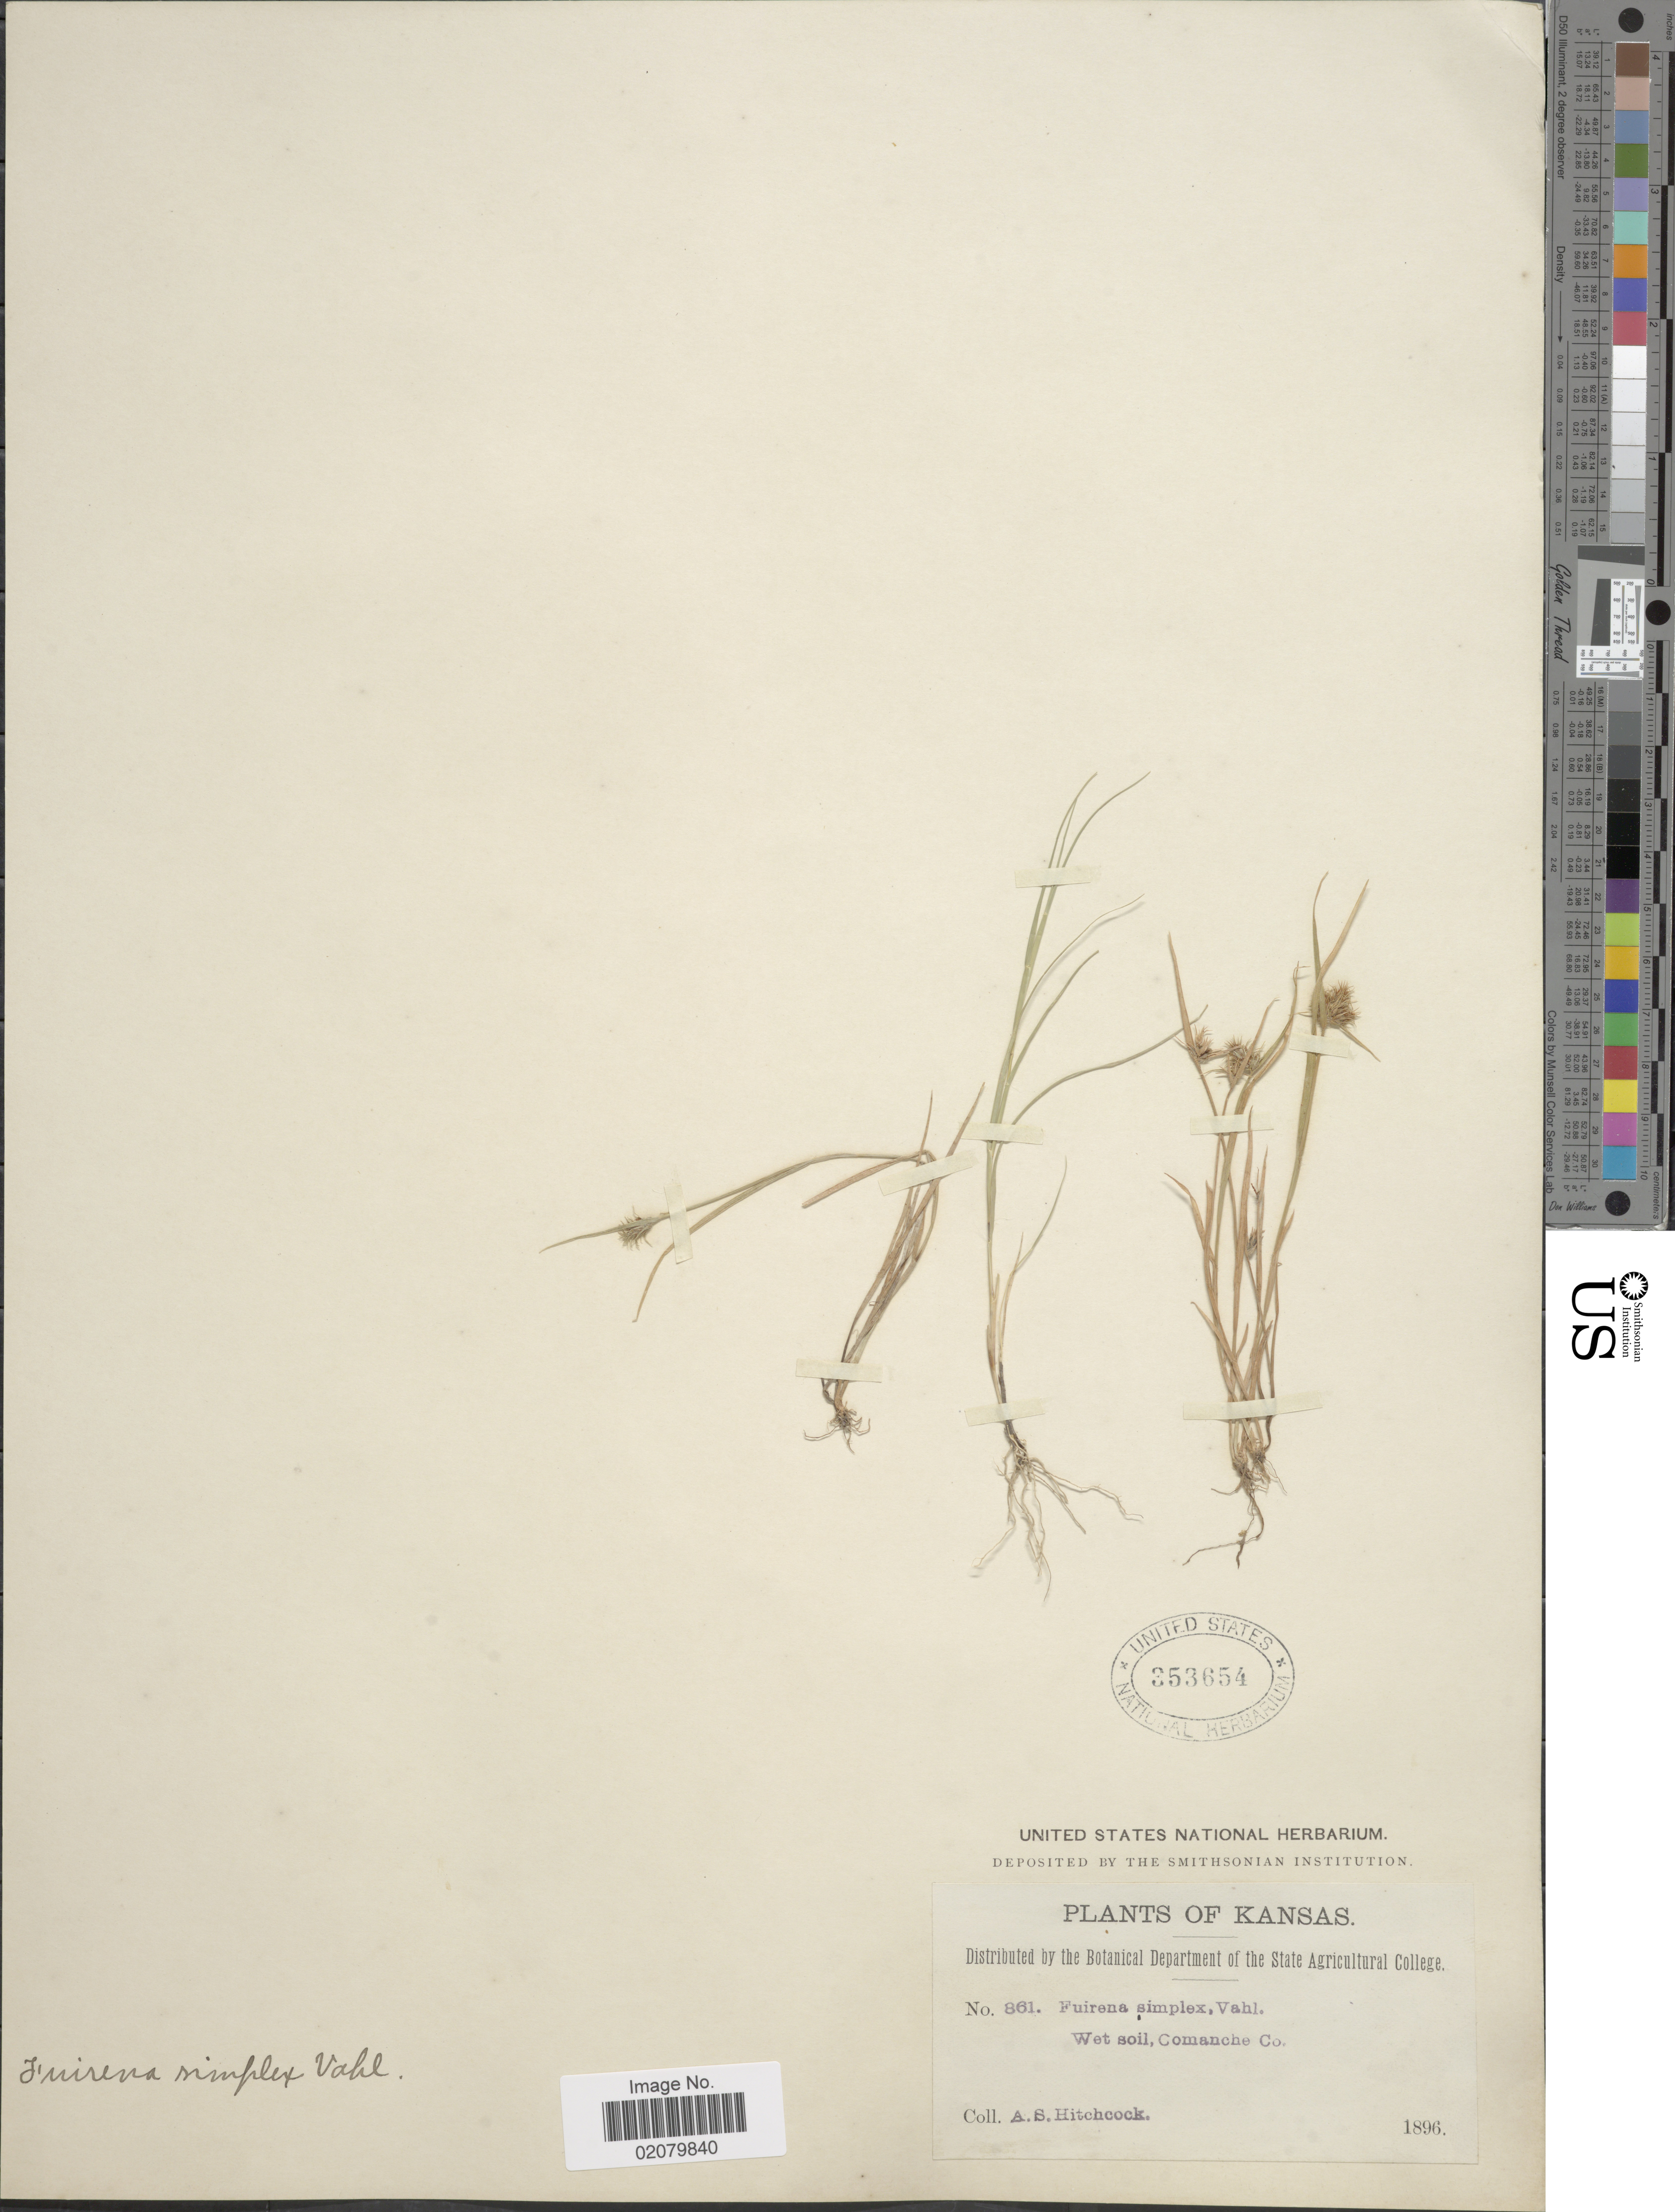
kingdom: Plantae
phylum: Tracheophyta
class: Liliopsida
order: Poales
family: Cyperaceae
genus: Fuirena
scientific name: Fuirena simplex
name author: Vahl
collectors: A. S. Hitchcock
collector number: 861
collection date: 1896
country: United States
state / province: Kansas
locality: Comanche Co.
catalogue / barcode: US 353654